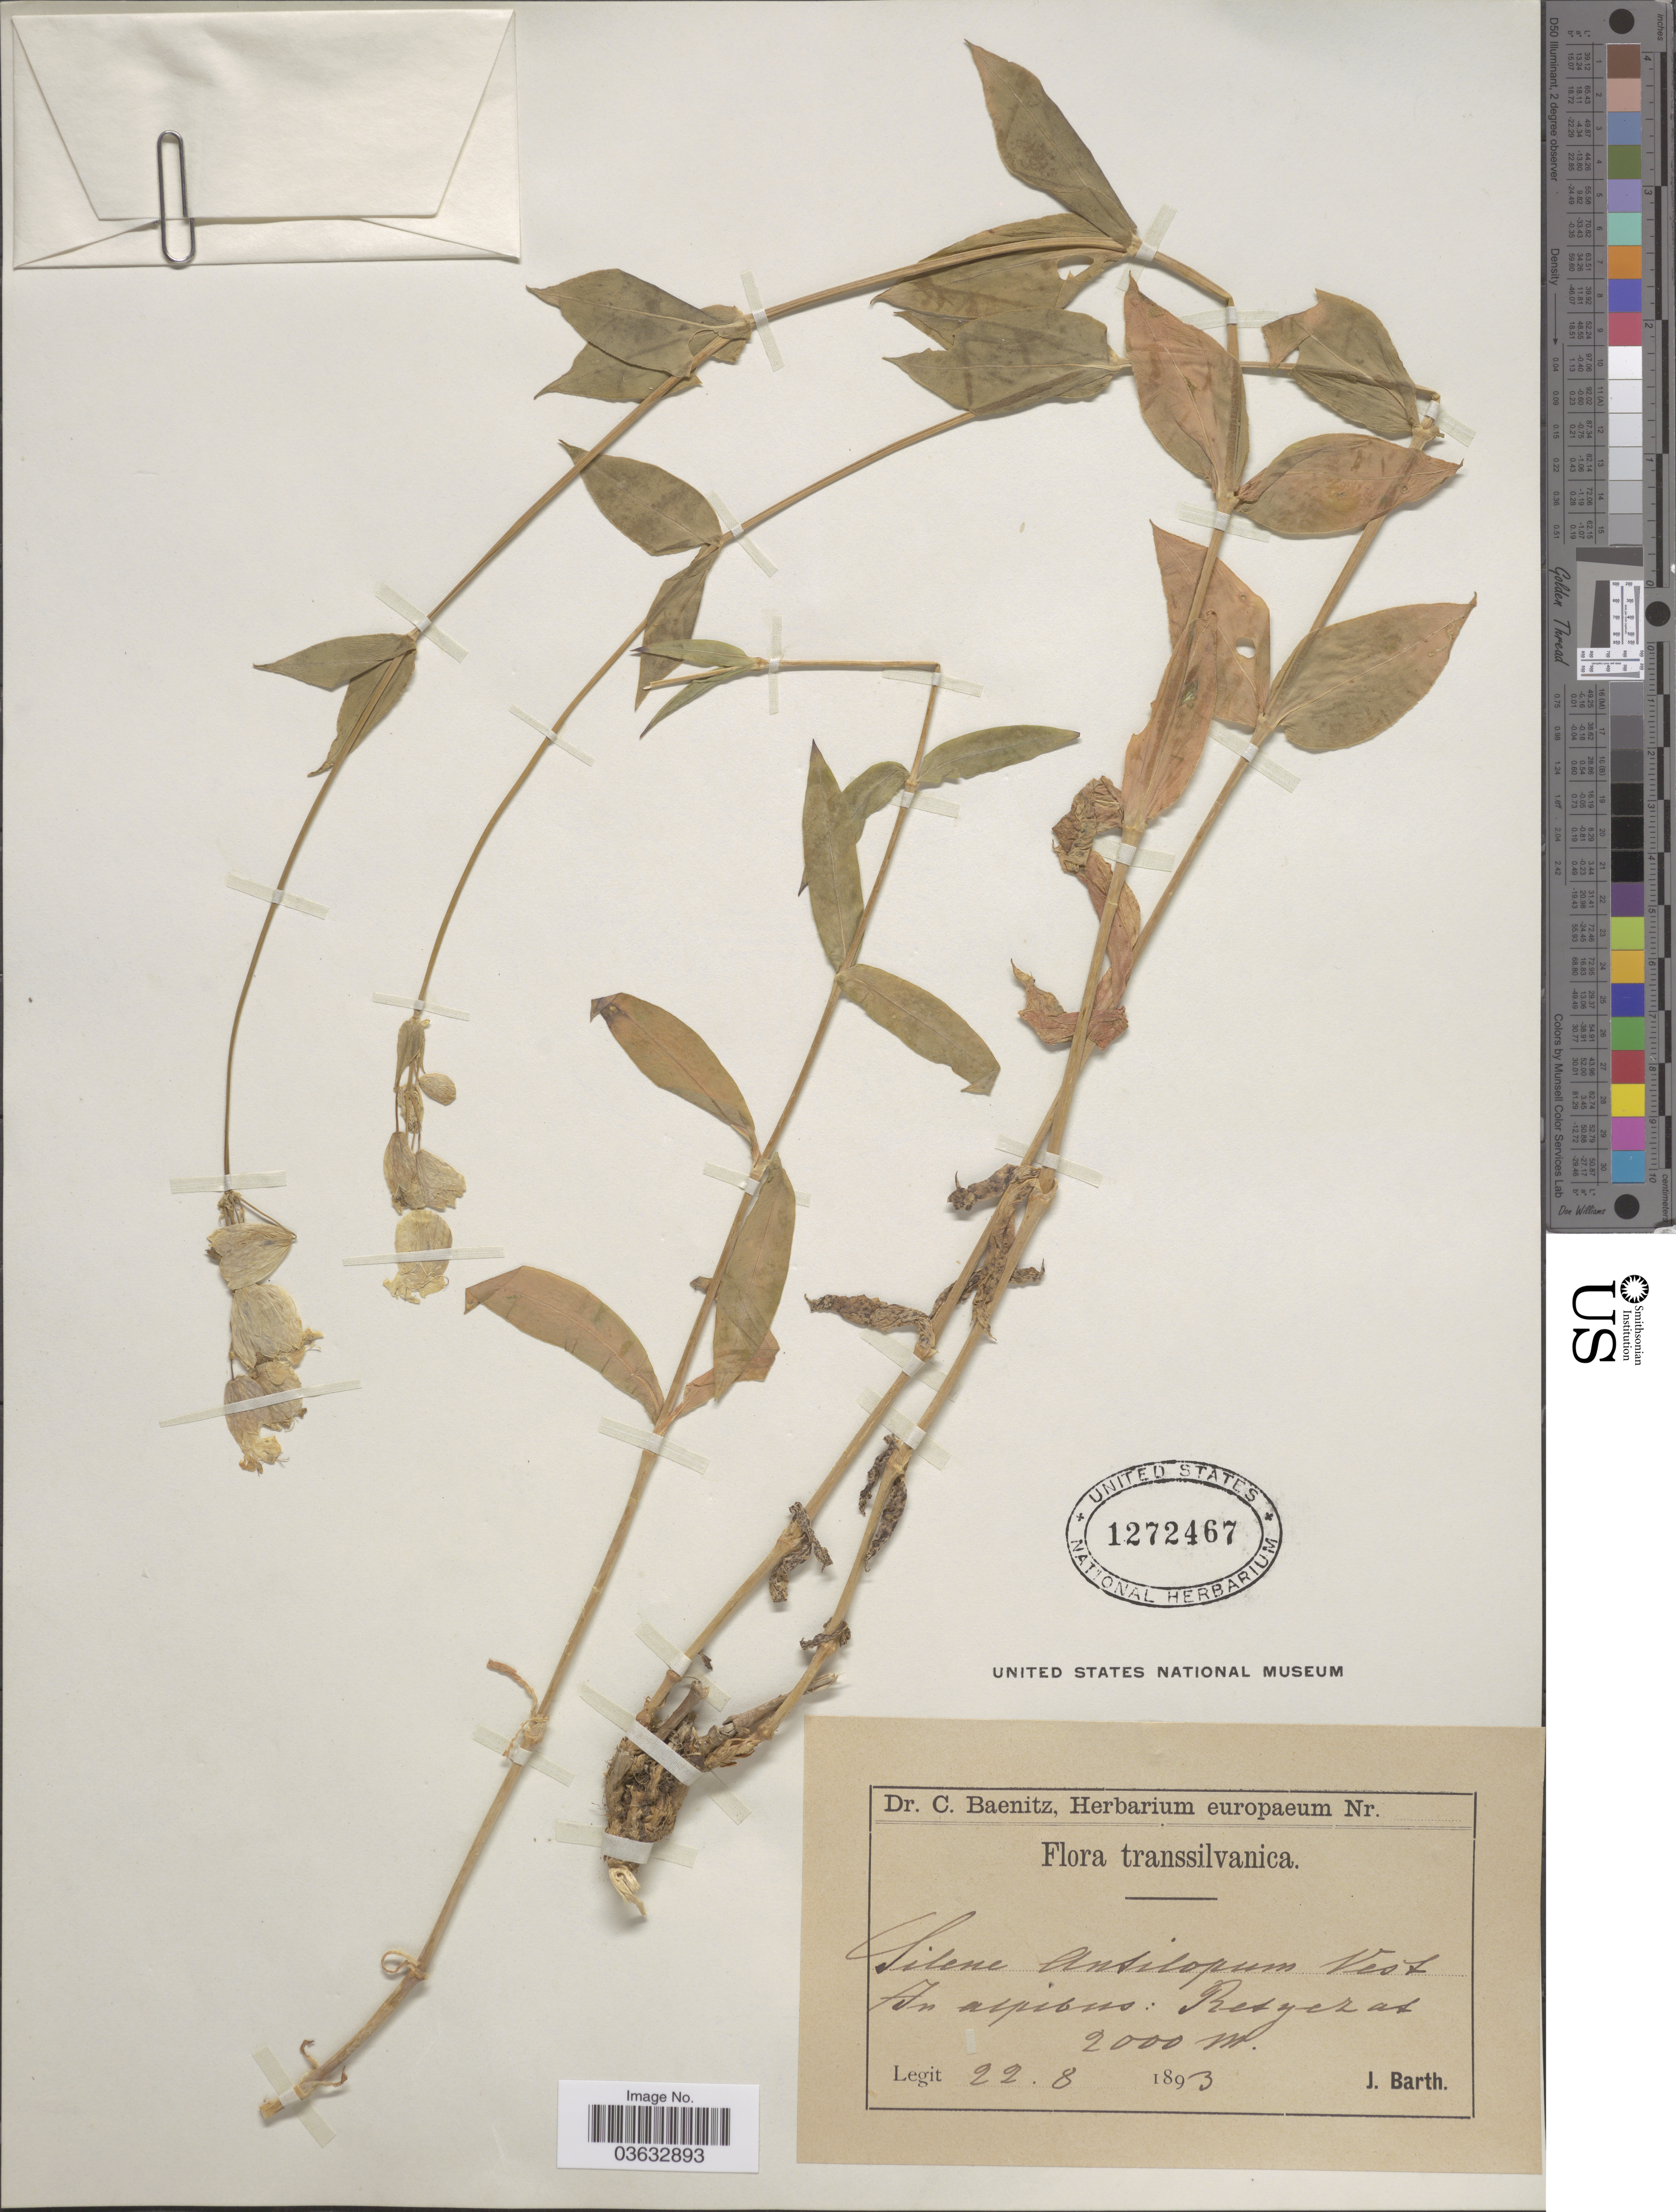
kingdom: Plantae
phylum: Tracheophyta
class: Magnoliopsida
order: Caryophyllales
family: Caryophyllaceae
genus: Silene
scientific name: Silene vulgaris subsp. commutata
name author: (Guss.) Hayek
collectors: J. Barth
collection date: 1893-08-22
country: Romania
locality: Transsilvanica. In alpibus: Retyezat.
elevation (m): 2000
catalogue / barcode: US 1272467